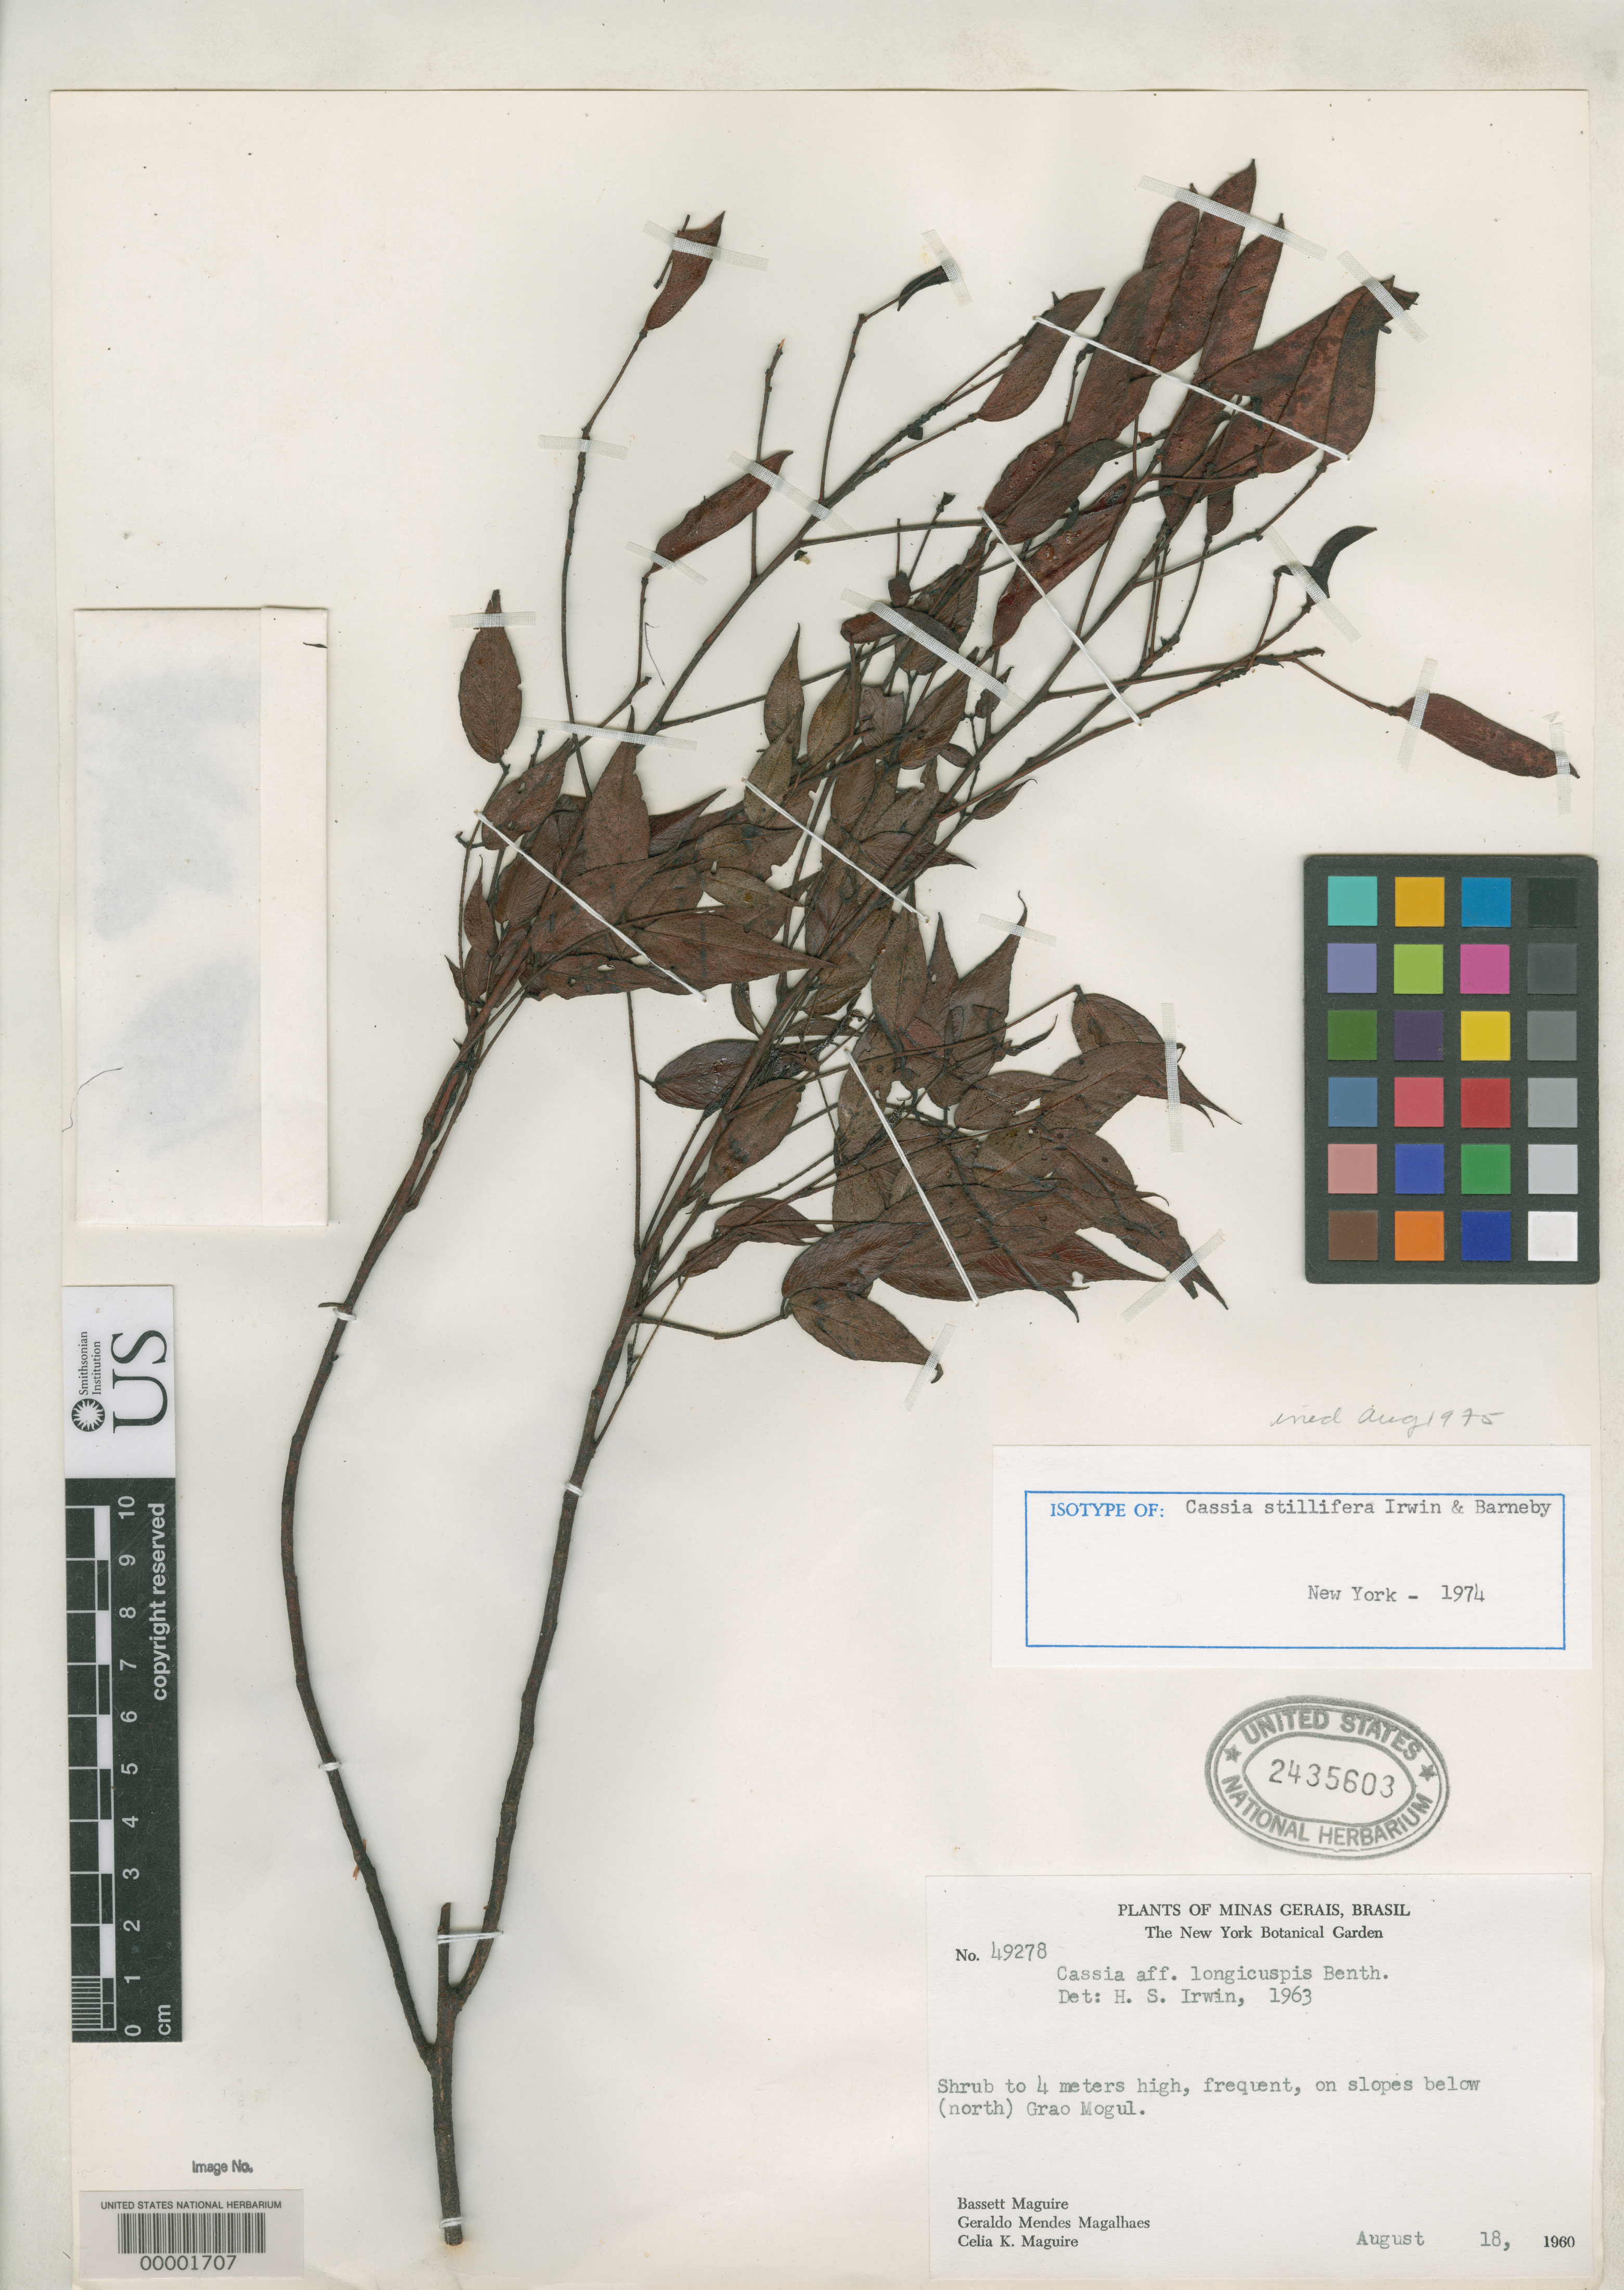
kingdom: Plantae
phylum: Tracheophyta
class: Magnoliopsida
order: Fabales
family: Fabaceae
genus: Cassia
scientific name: Cassia stillifera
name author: H.S. Irwin & Barneby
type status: Isotype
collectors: B. Maguire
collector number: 49278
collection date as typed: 18 Aug 1978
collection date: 1978-08-18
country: Brazil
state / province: Minas Gerais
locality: Grao Mogol.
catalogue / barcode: US 2435603